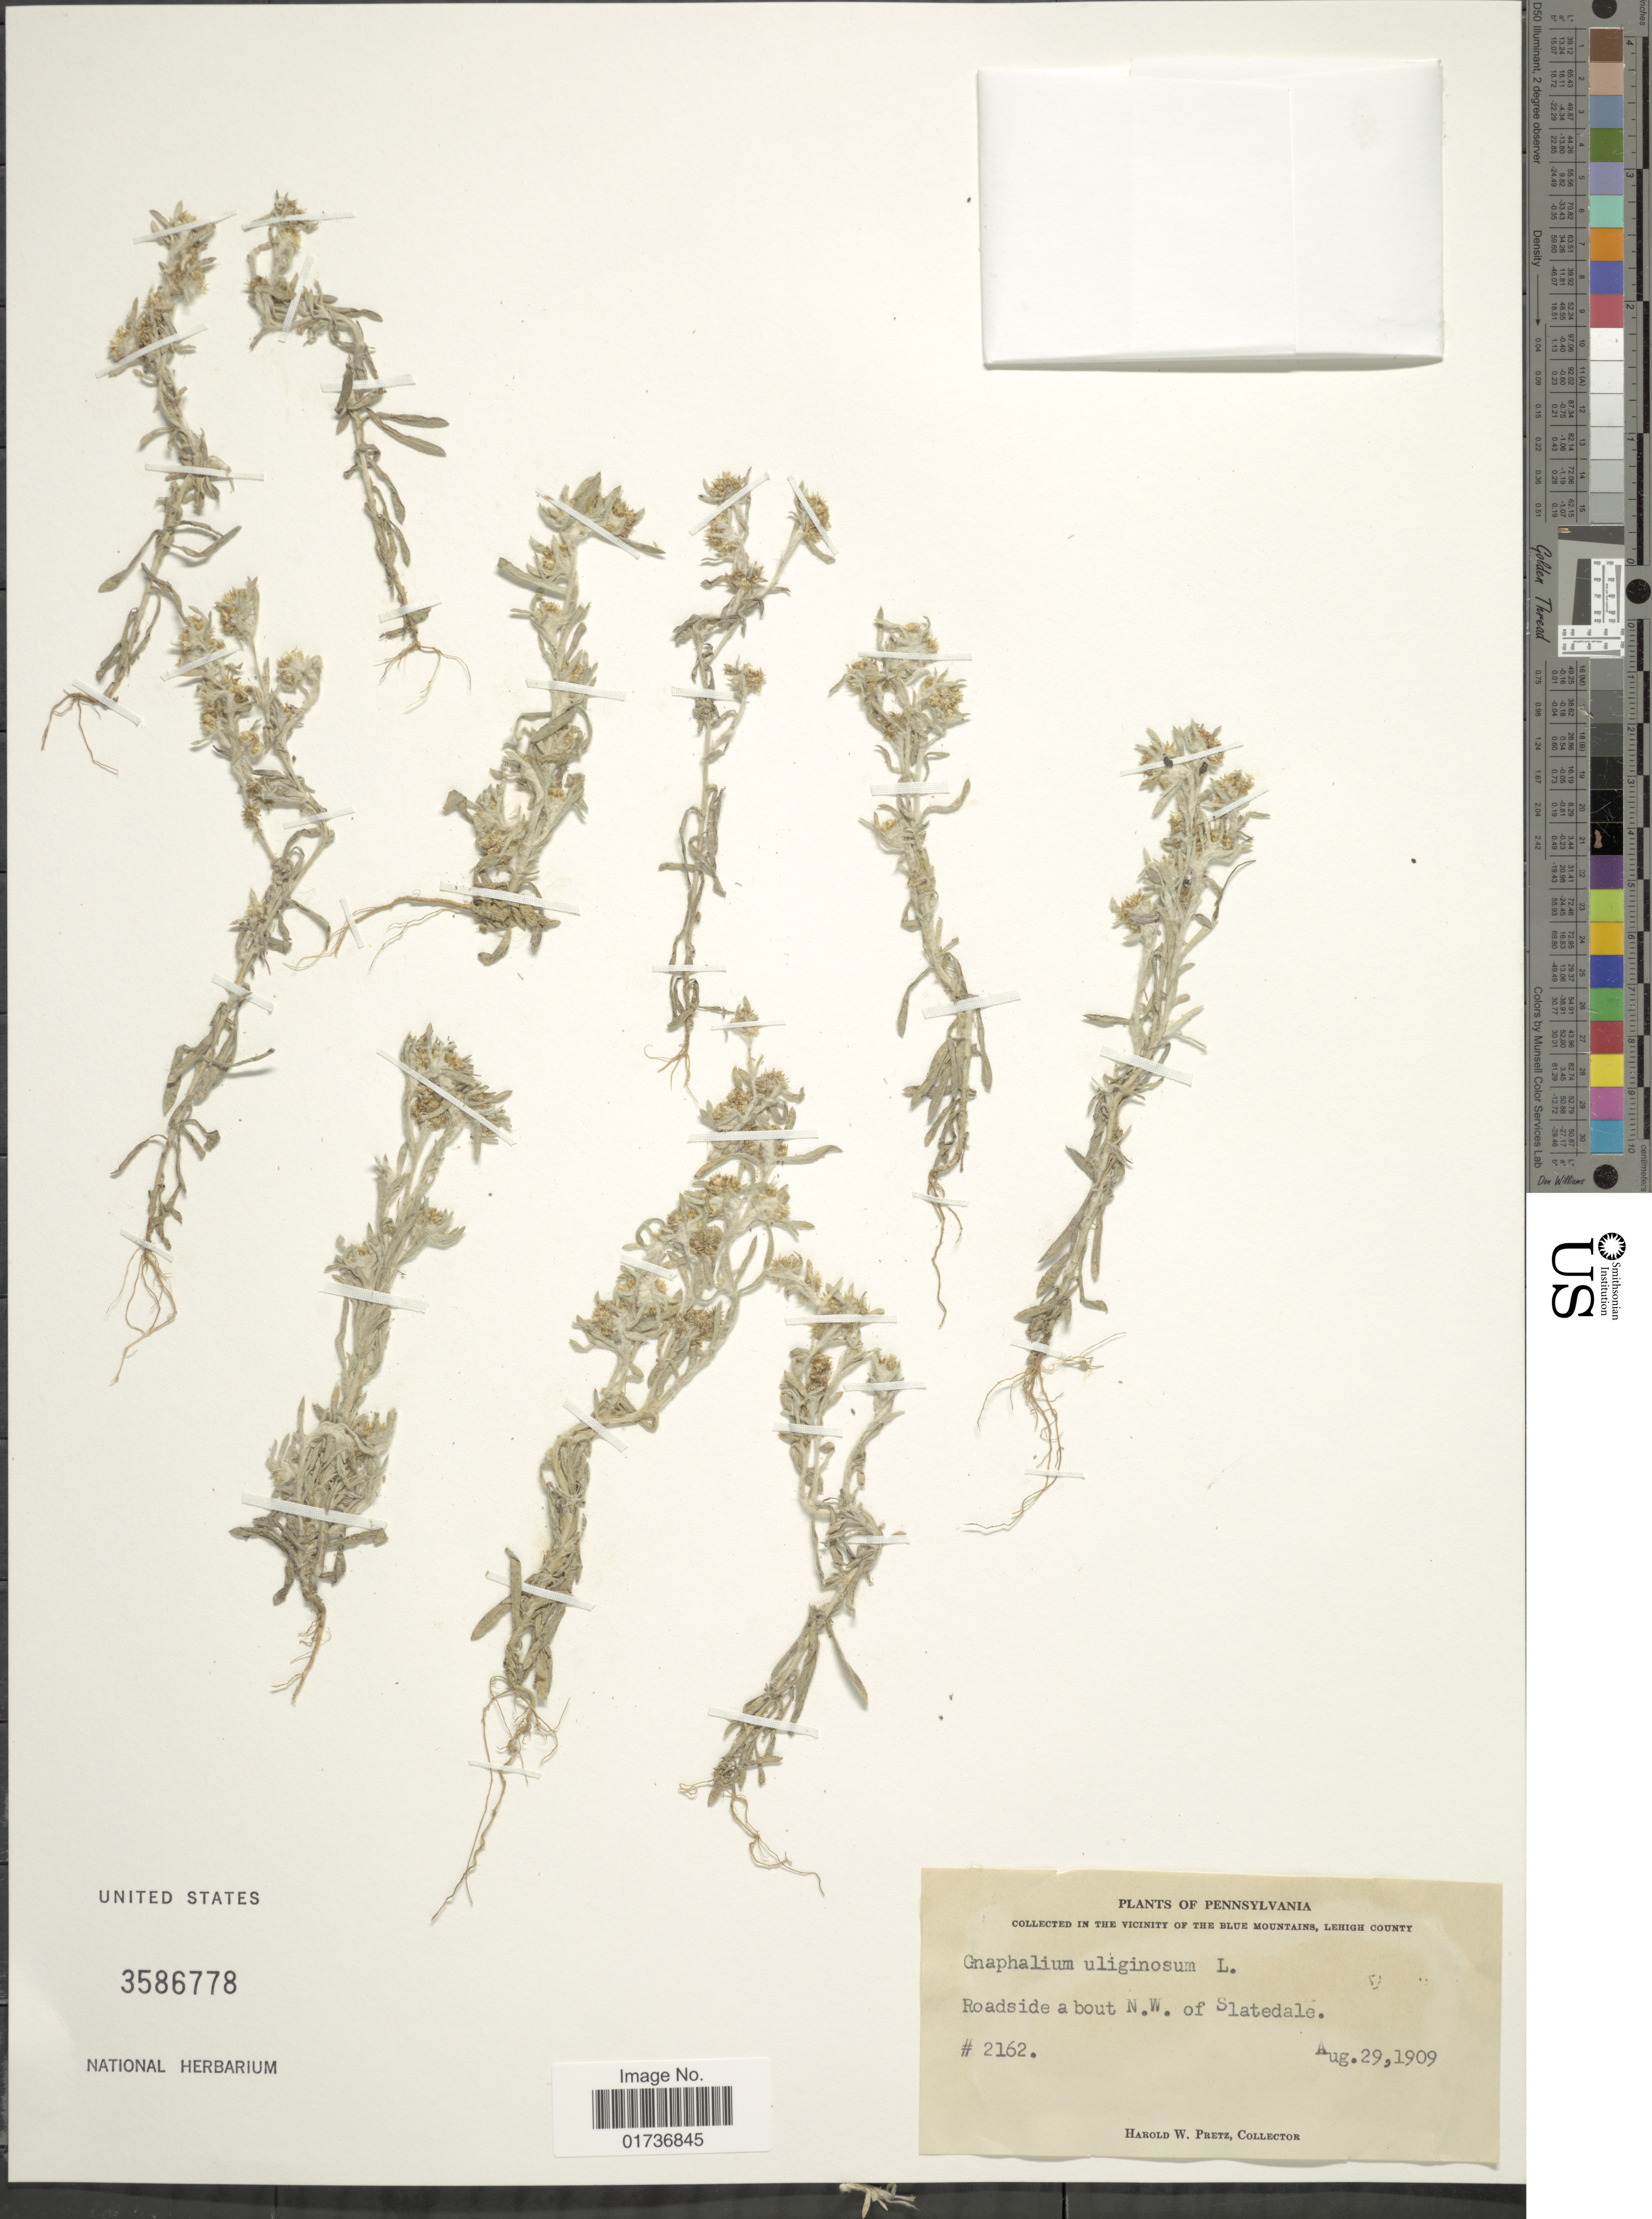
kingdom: Plantae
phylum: Tracheophyta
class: Magnoliopsida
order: Asterales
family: Asteraceae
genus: Gnaphalium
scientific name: Gnaphalium uliginosum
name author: L.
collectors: H. W. Pretz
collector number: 2162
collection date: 1909-08-29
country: United States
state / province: Pennsylvania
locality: In the Vicinity of the Blue Mountains, Lehigh County, Roadside about N.W. of Slatedale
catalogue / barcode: US 3586778